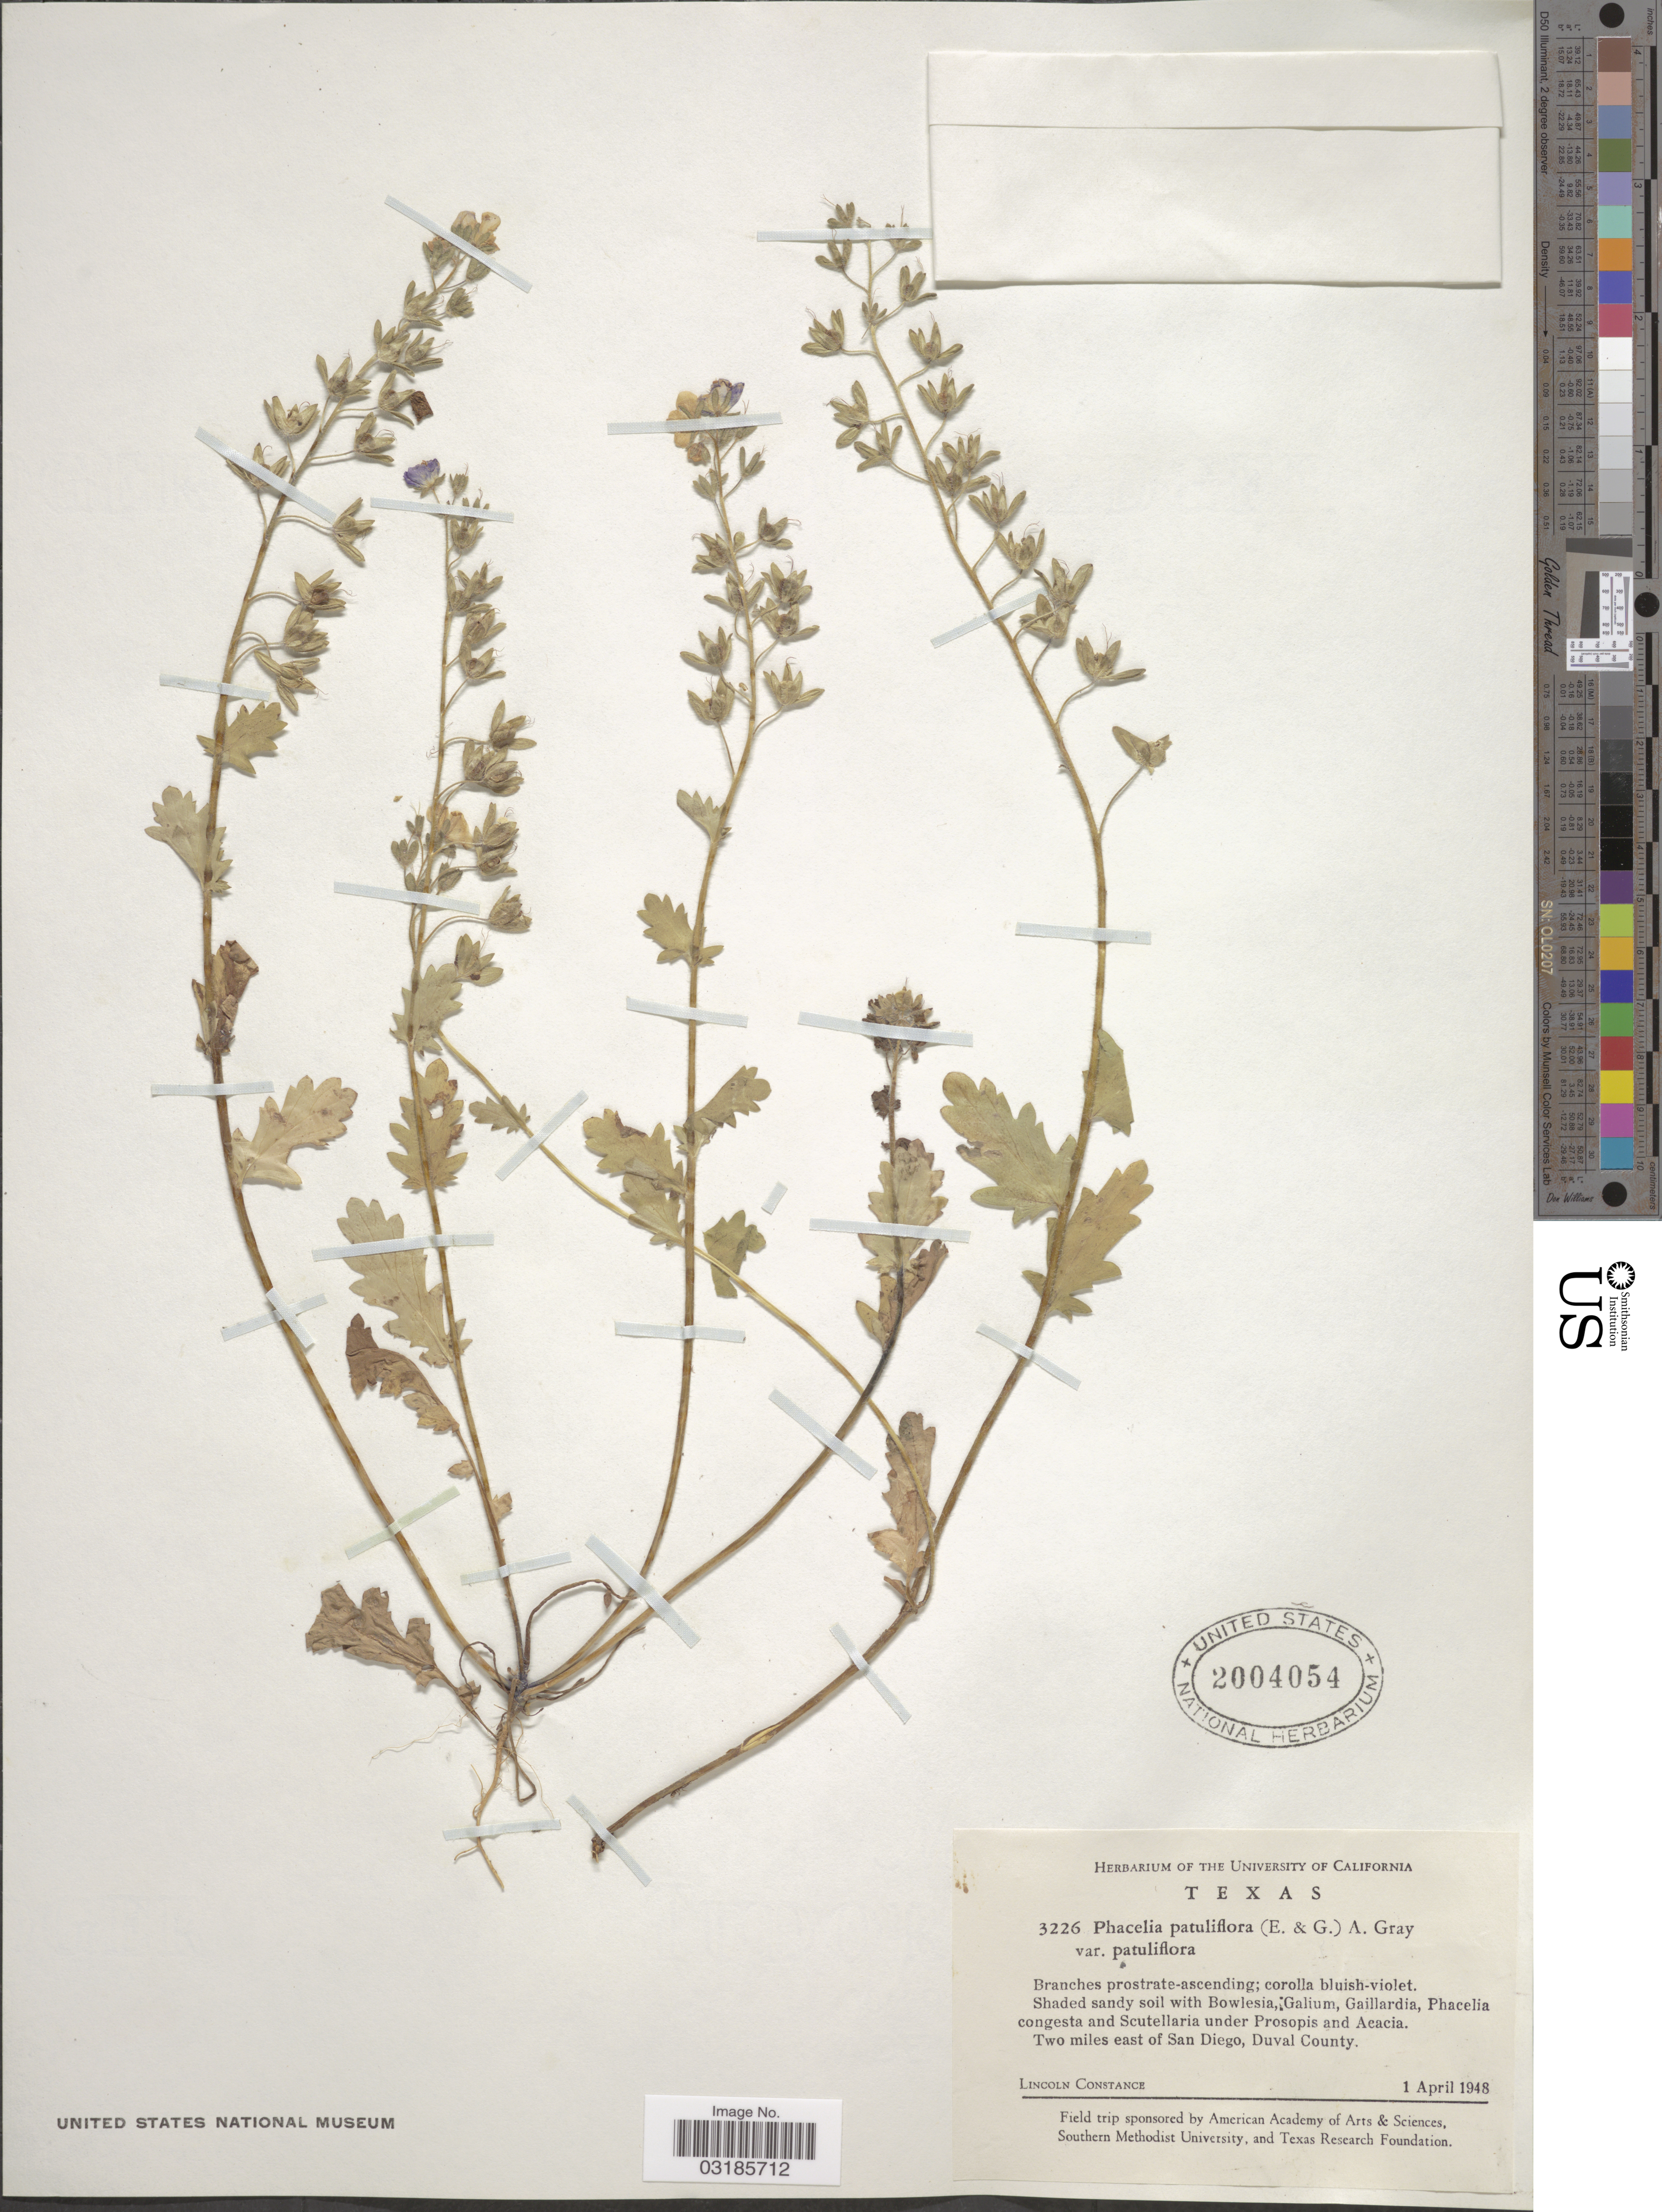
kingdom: Plantae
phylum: Tracheophyta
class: Magnoliopsida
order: Boraginales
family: Hydrophyllaceae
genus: Phacelia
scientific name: Phacelia patuliflora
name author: (Engelm. & A. Gray) A. Gray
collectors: L. Constance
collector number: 3226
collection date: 1948-04-01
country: United States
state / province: Texas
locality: Two miles east of San Diego, Duval County.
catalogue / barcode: US 2004054